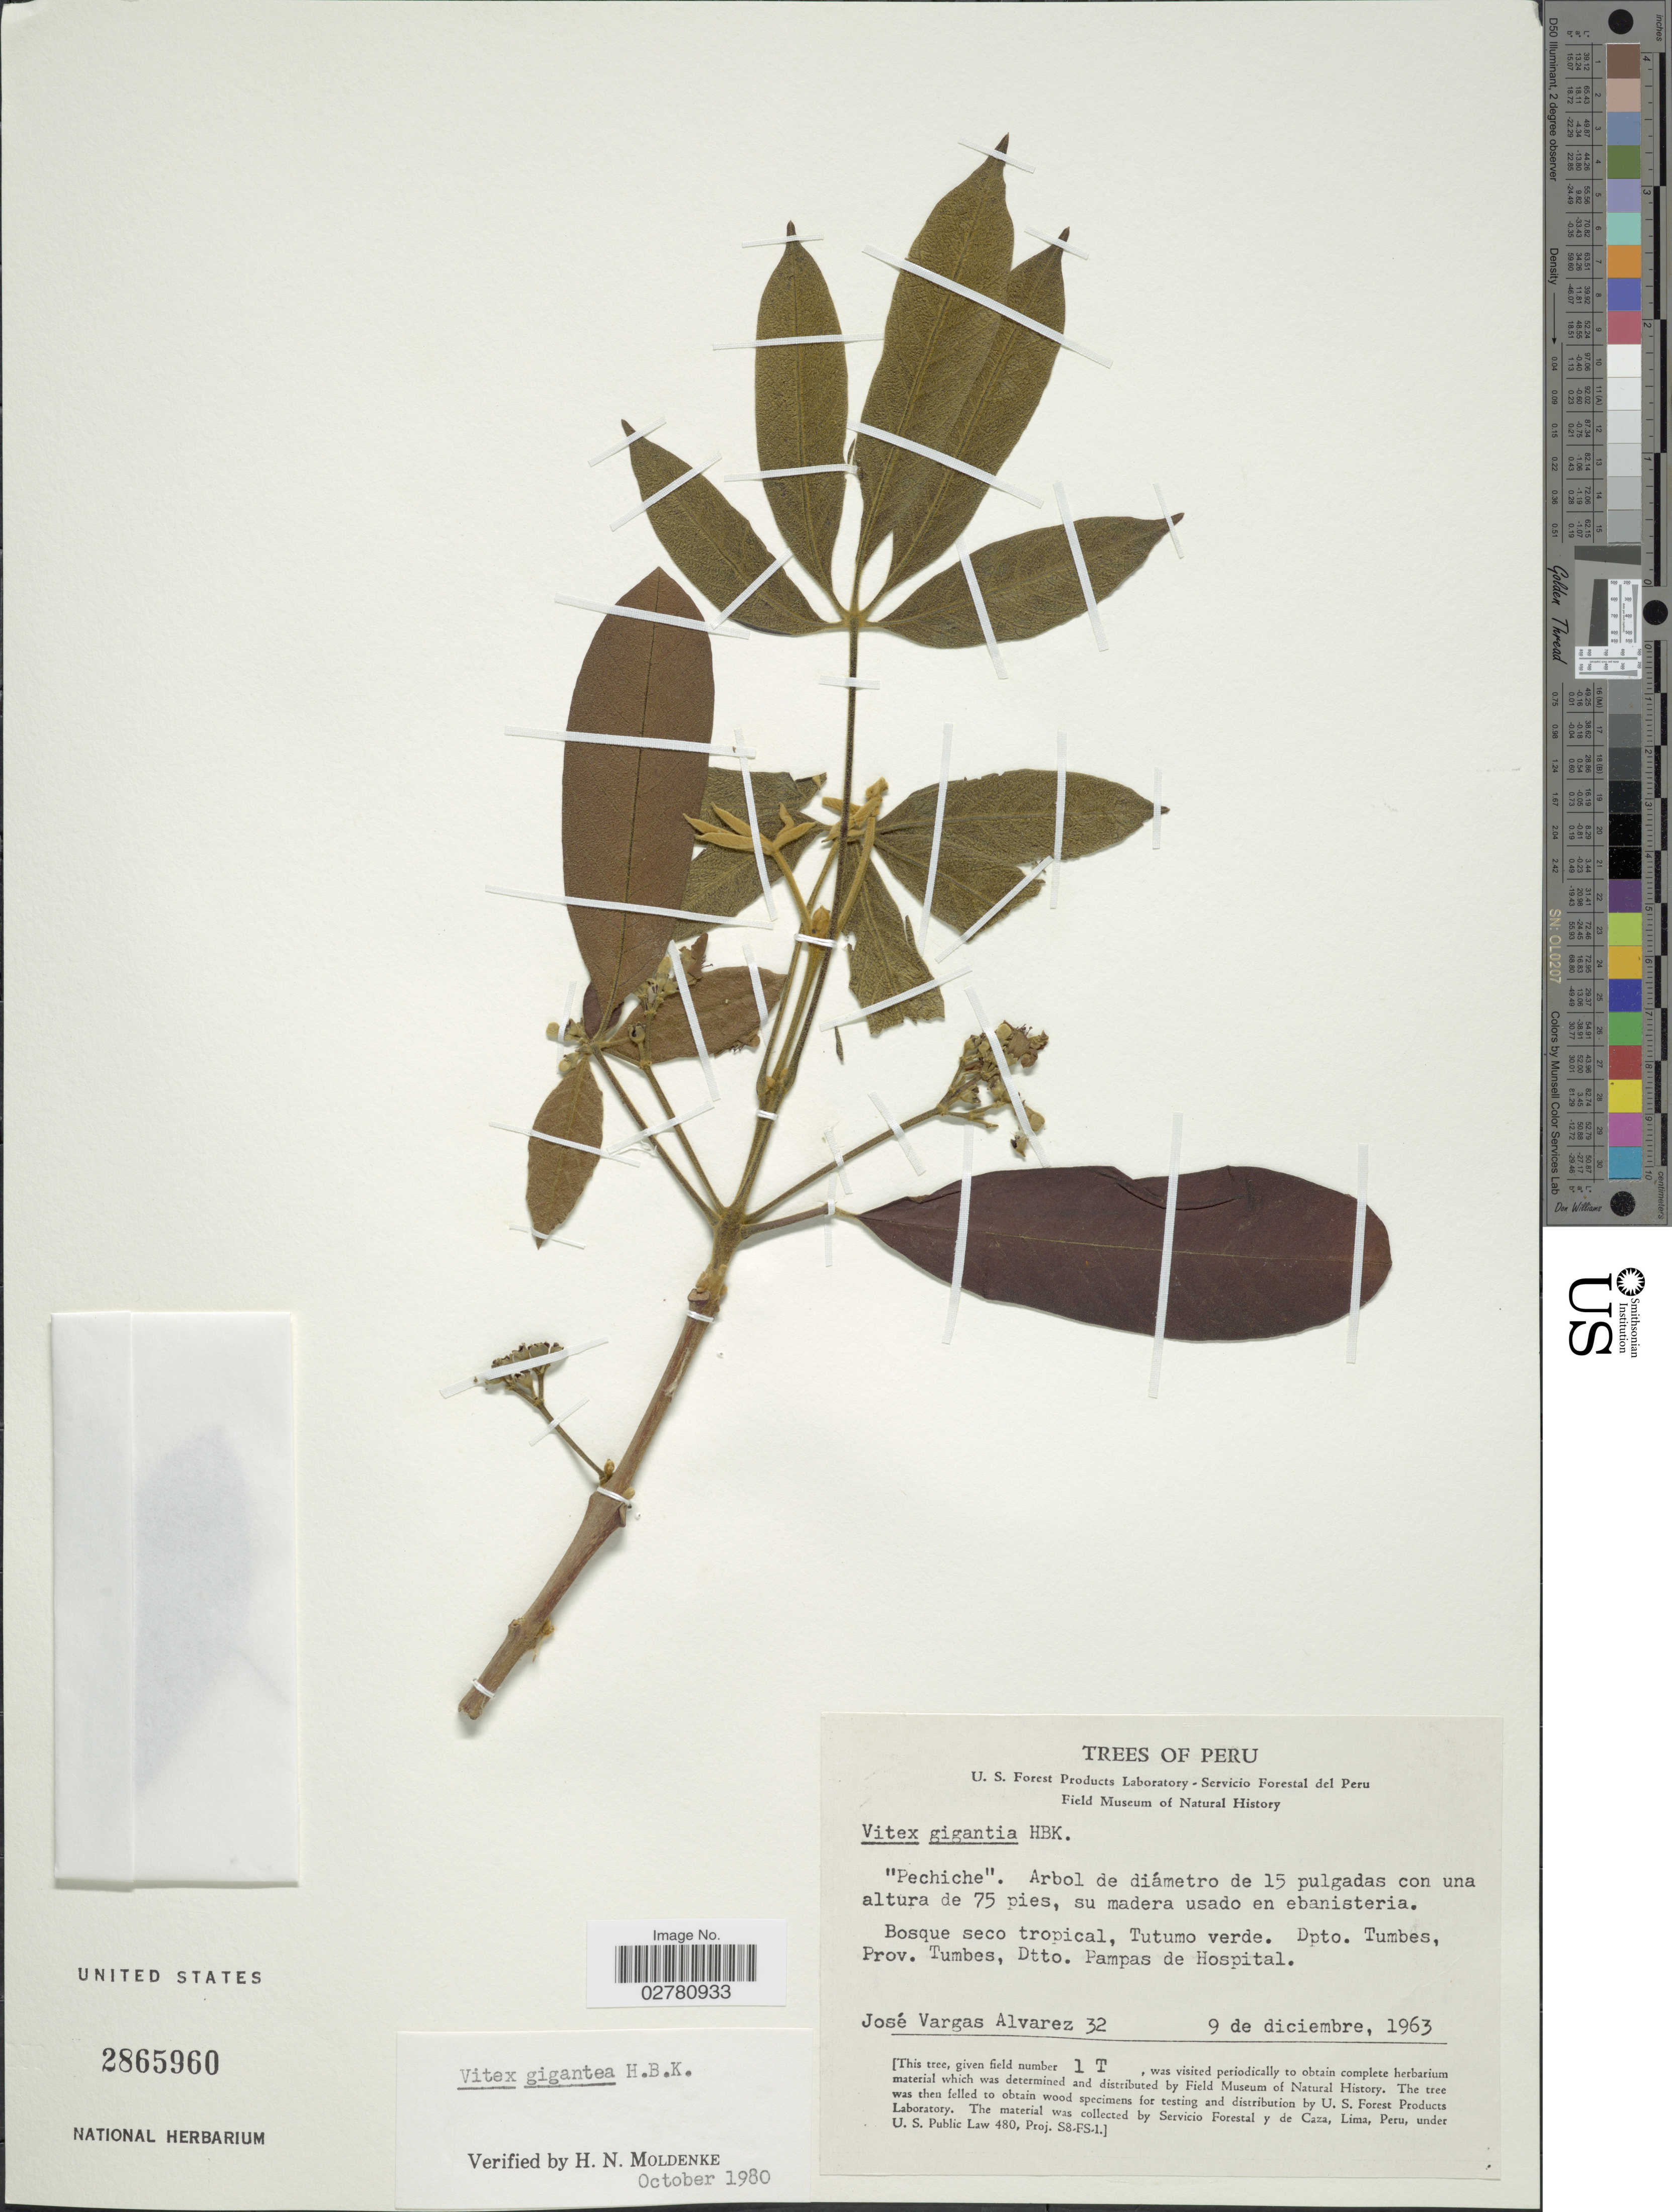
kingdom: Plantae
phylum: Tracheophyta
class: Magnoliopsida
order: Lamiales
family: Lamiaceae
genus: Vitex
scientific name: Vitex gigantea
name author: Kunth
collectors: J. V. Alvarez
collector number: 32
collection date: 1963-12-09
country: Peru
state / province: Tumbes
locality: Bosque seco tropical, Tutumo verde. Dpto. Tumbes, Dtto. Pampas de Hospital.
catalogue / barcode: US 2865960